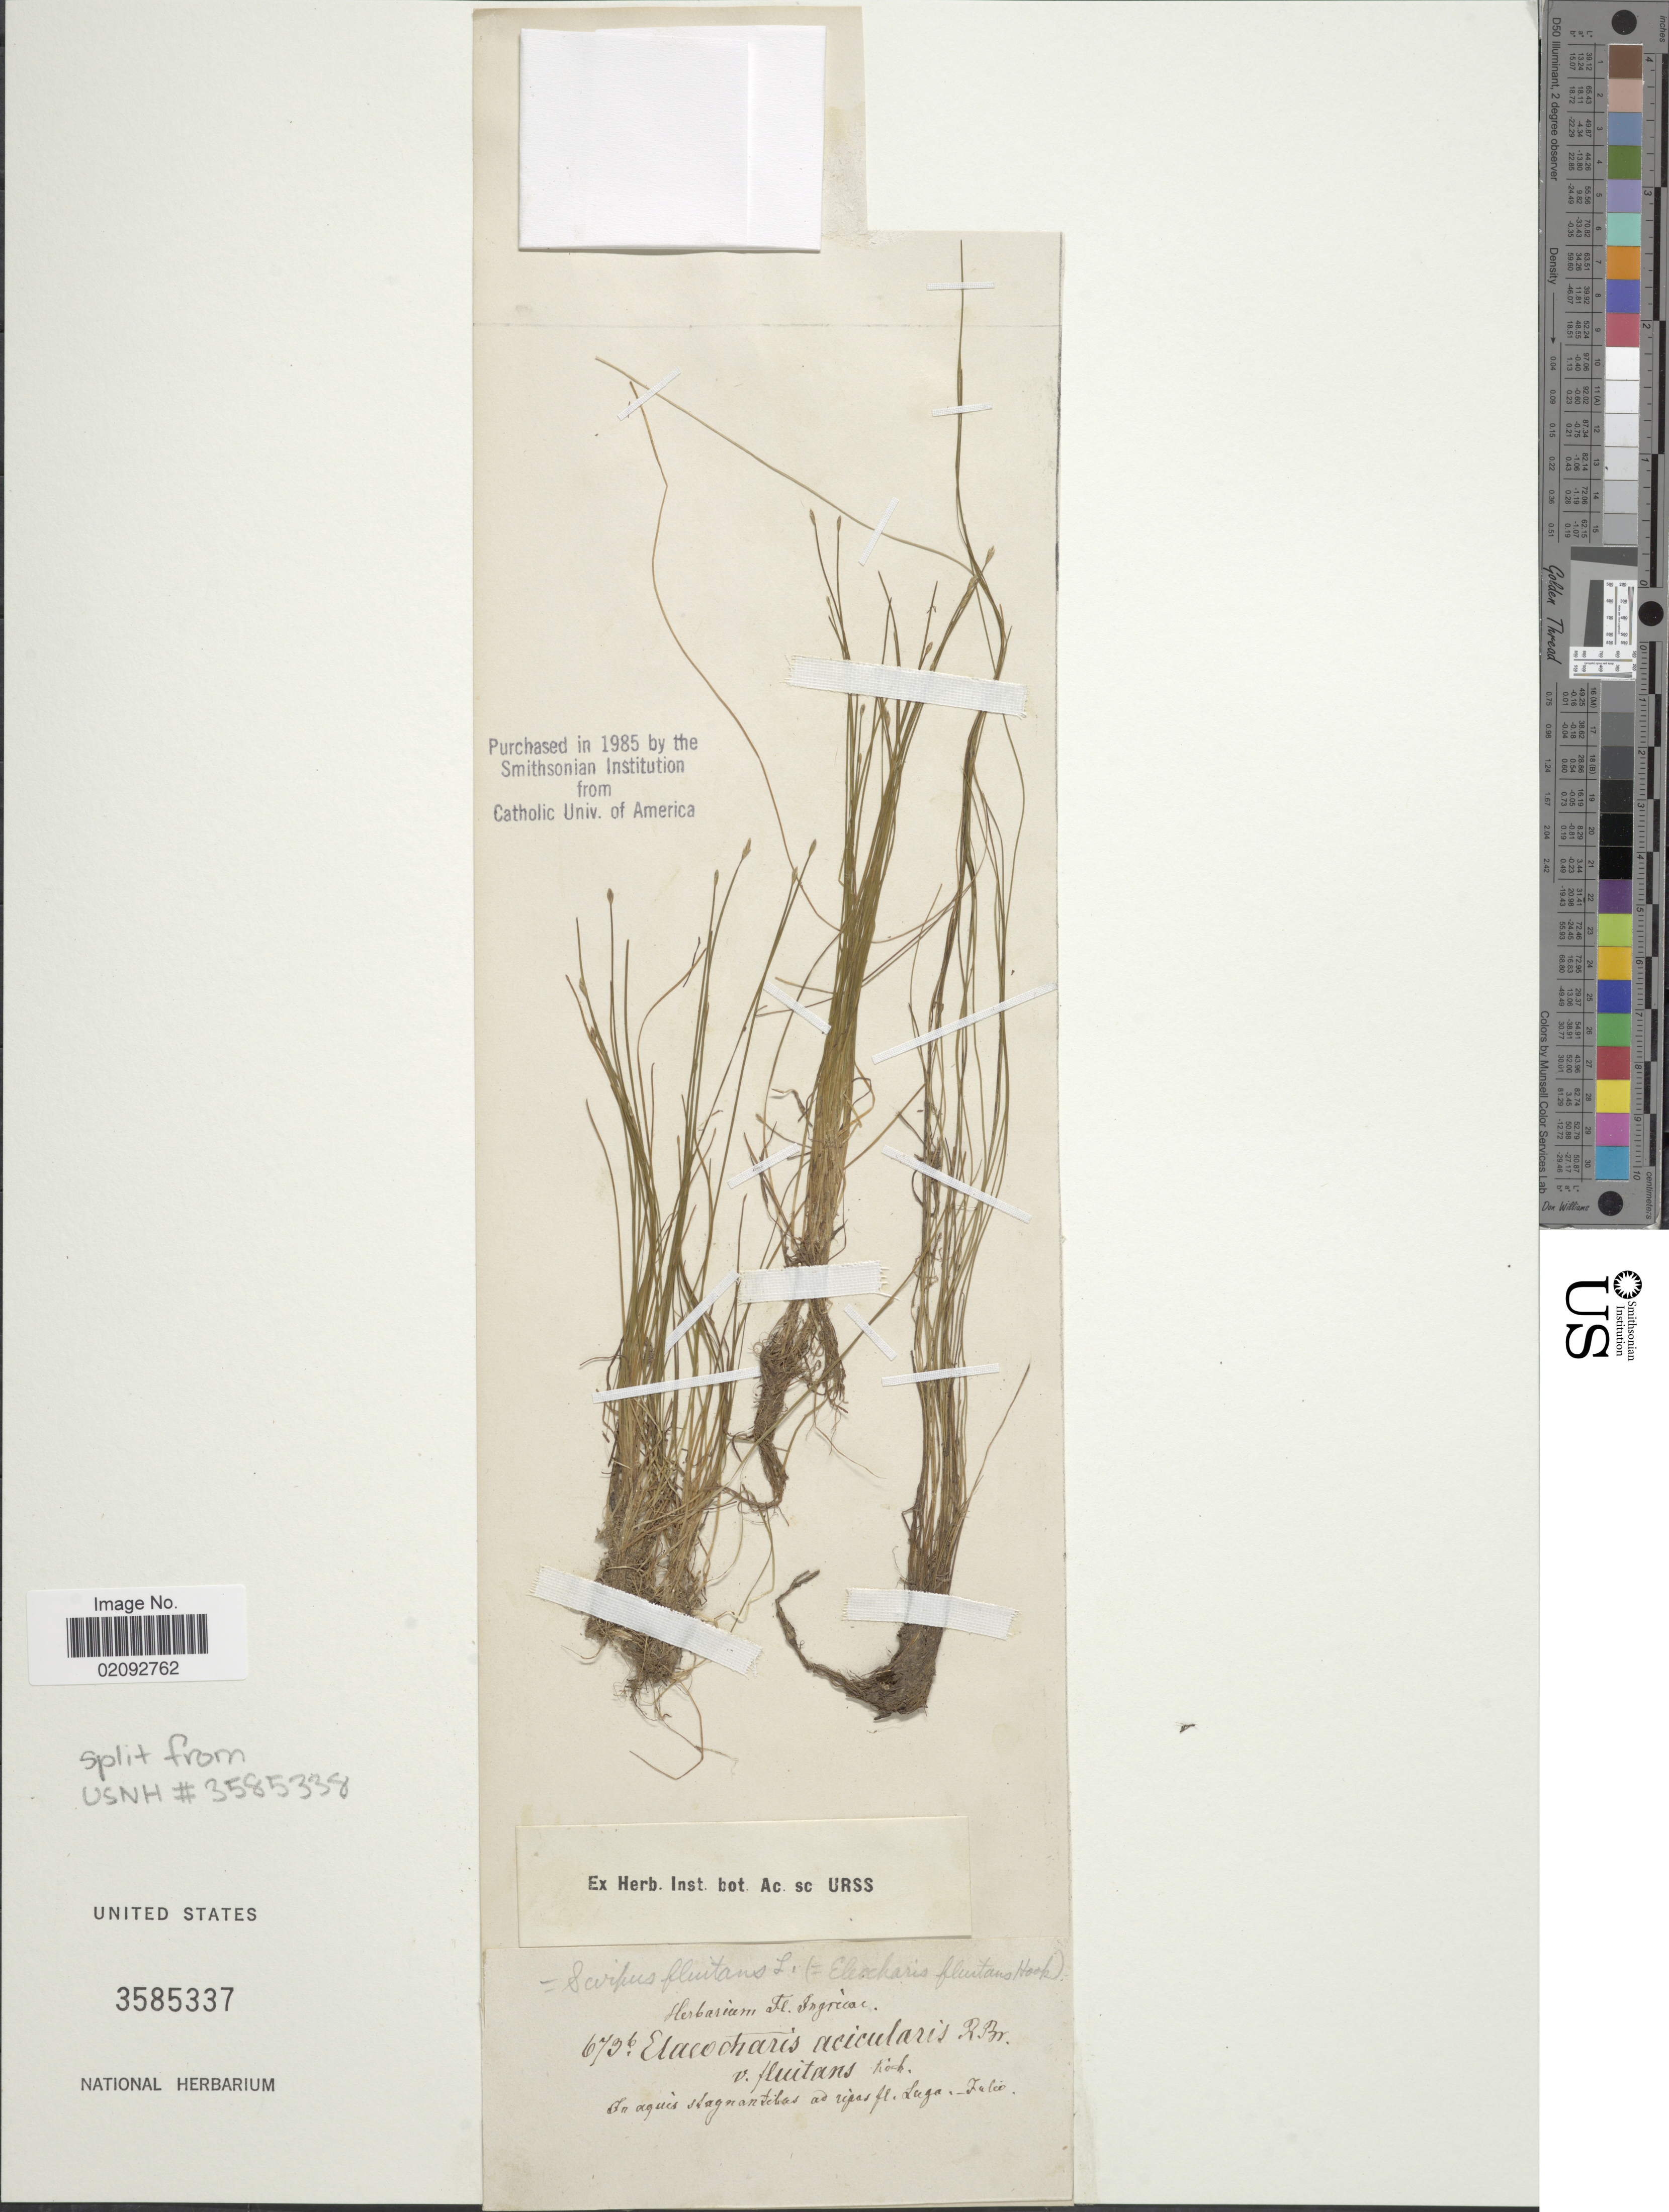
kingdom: Plantae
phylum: Tracheophyta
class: Liliopsida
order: Poales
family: Cyperaceae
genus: Isolepis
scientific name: Isolepis fluitans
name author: (L.) R. Br.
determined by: Strong, Mark T., (BOT), Smithsonian Institution - National Museum of Natural History (UNITED STATES)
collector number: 6736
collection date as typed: Julio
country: Russian Federation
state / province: Leningrad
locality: ad ripas fl. Luga. Ingricae.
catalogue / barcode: US 3585337